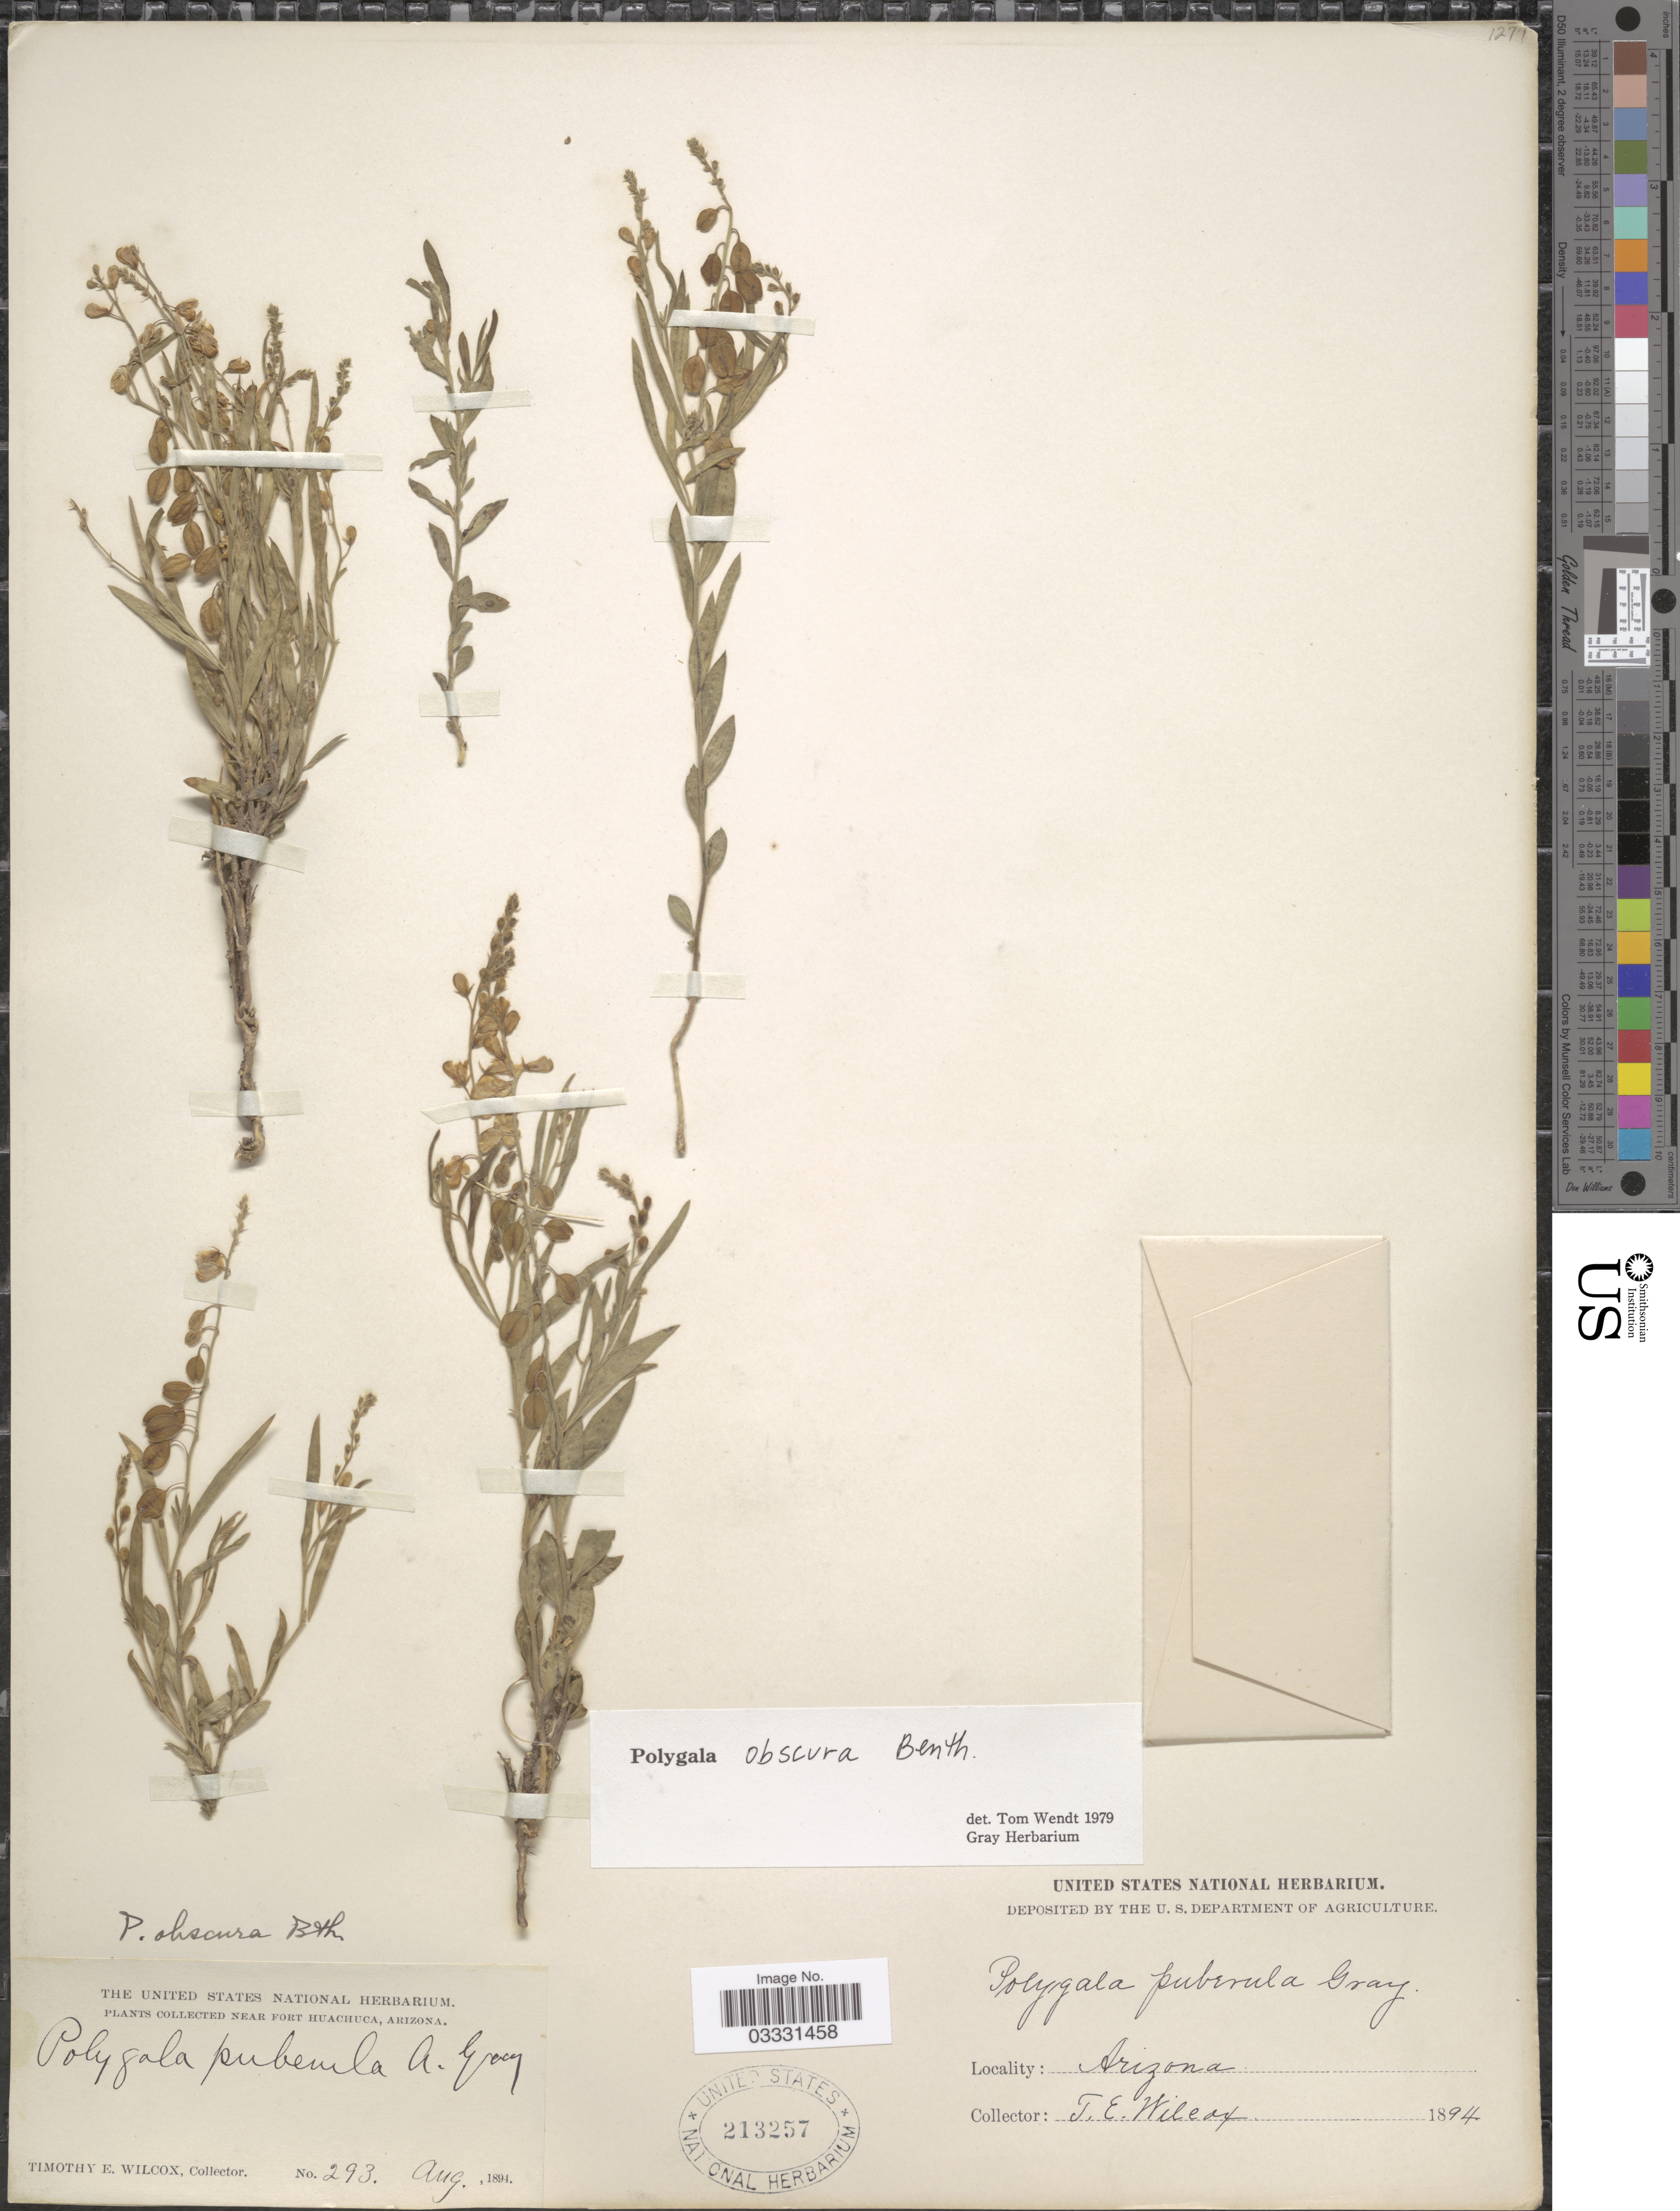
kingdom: Plantae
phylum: Tracheophyta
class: Magnoliopsida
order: Fabales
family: Polygalaceae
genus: Hebecarpa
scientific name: Hebecarpa obscura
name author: (Benth.) J.R. Abbott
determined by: Strong, Mark T., (BOT), Smithsonian Institution - National Museum of Natural History (UNITED STATES)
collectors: T. E. Wilcox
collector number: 293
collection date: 1894-08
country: United States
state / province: Arizona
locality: Near Fort Huachuca.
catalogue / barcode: US 213257